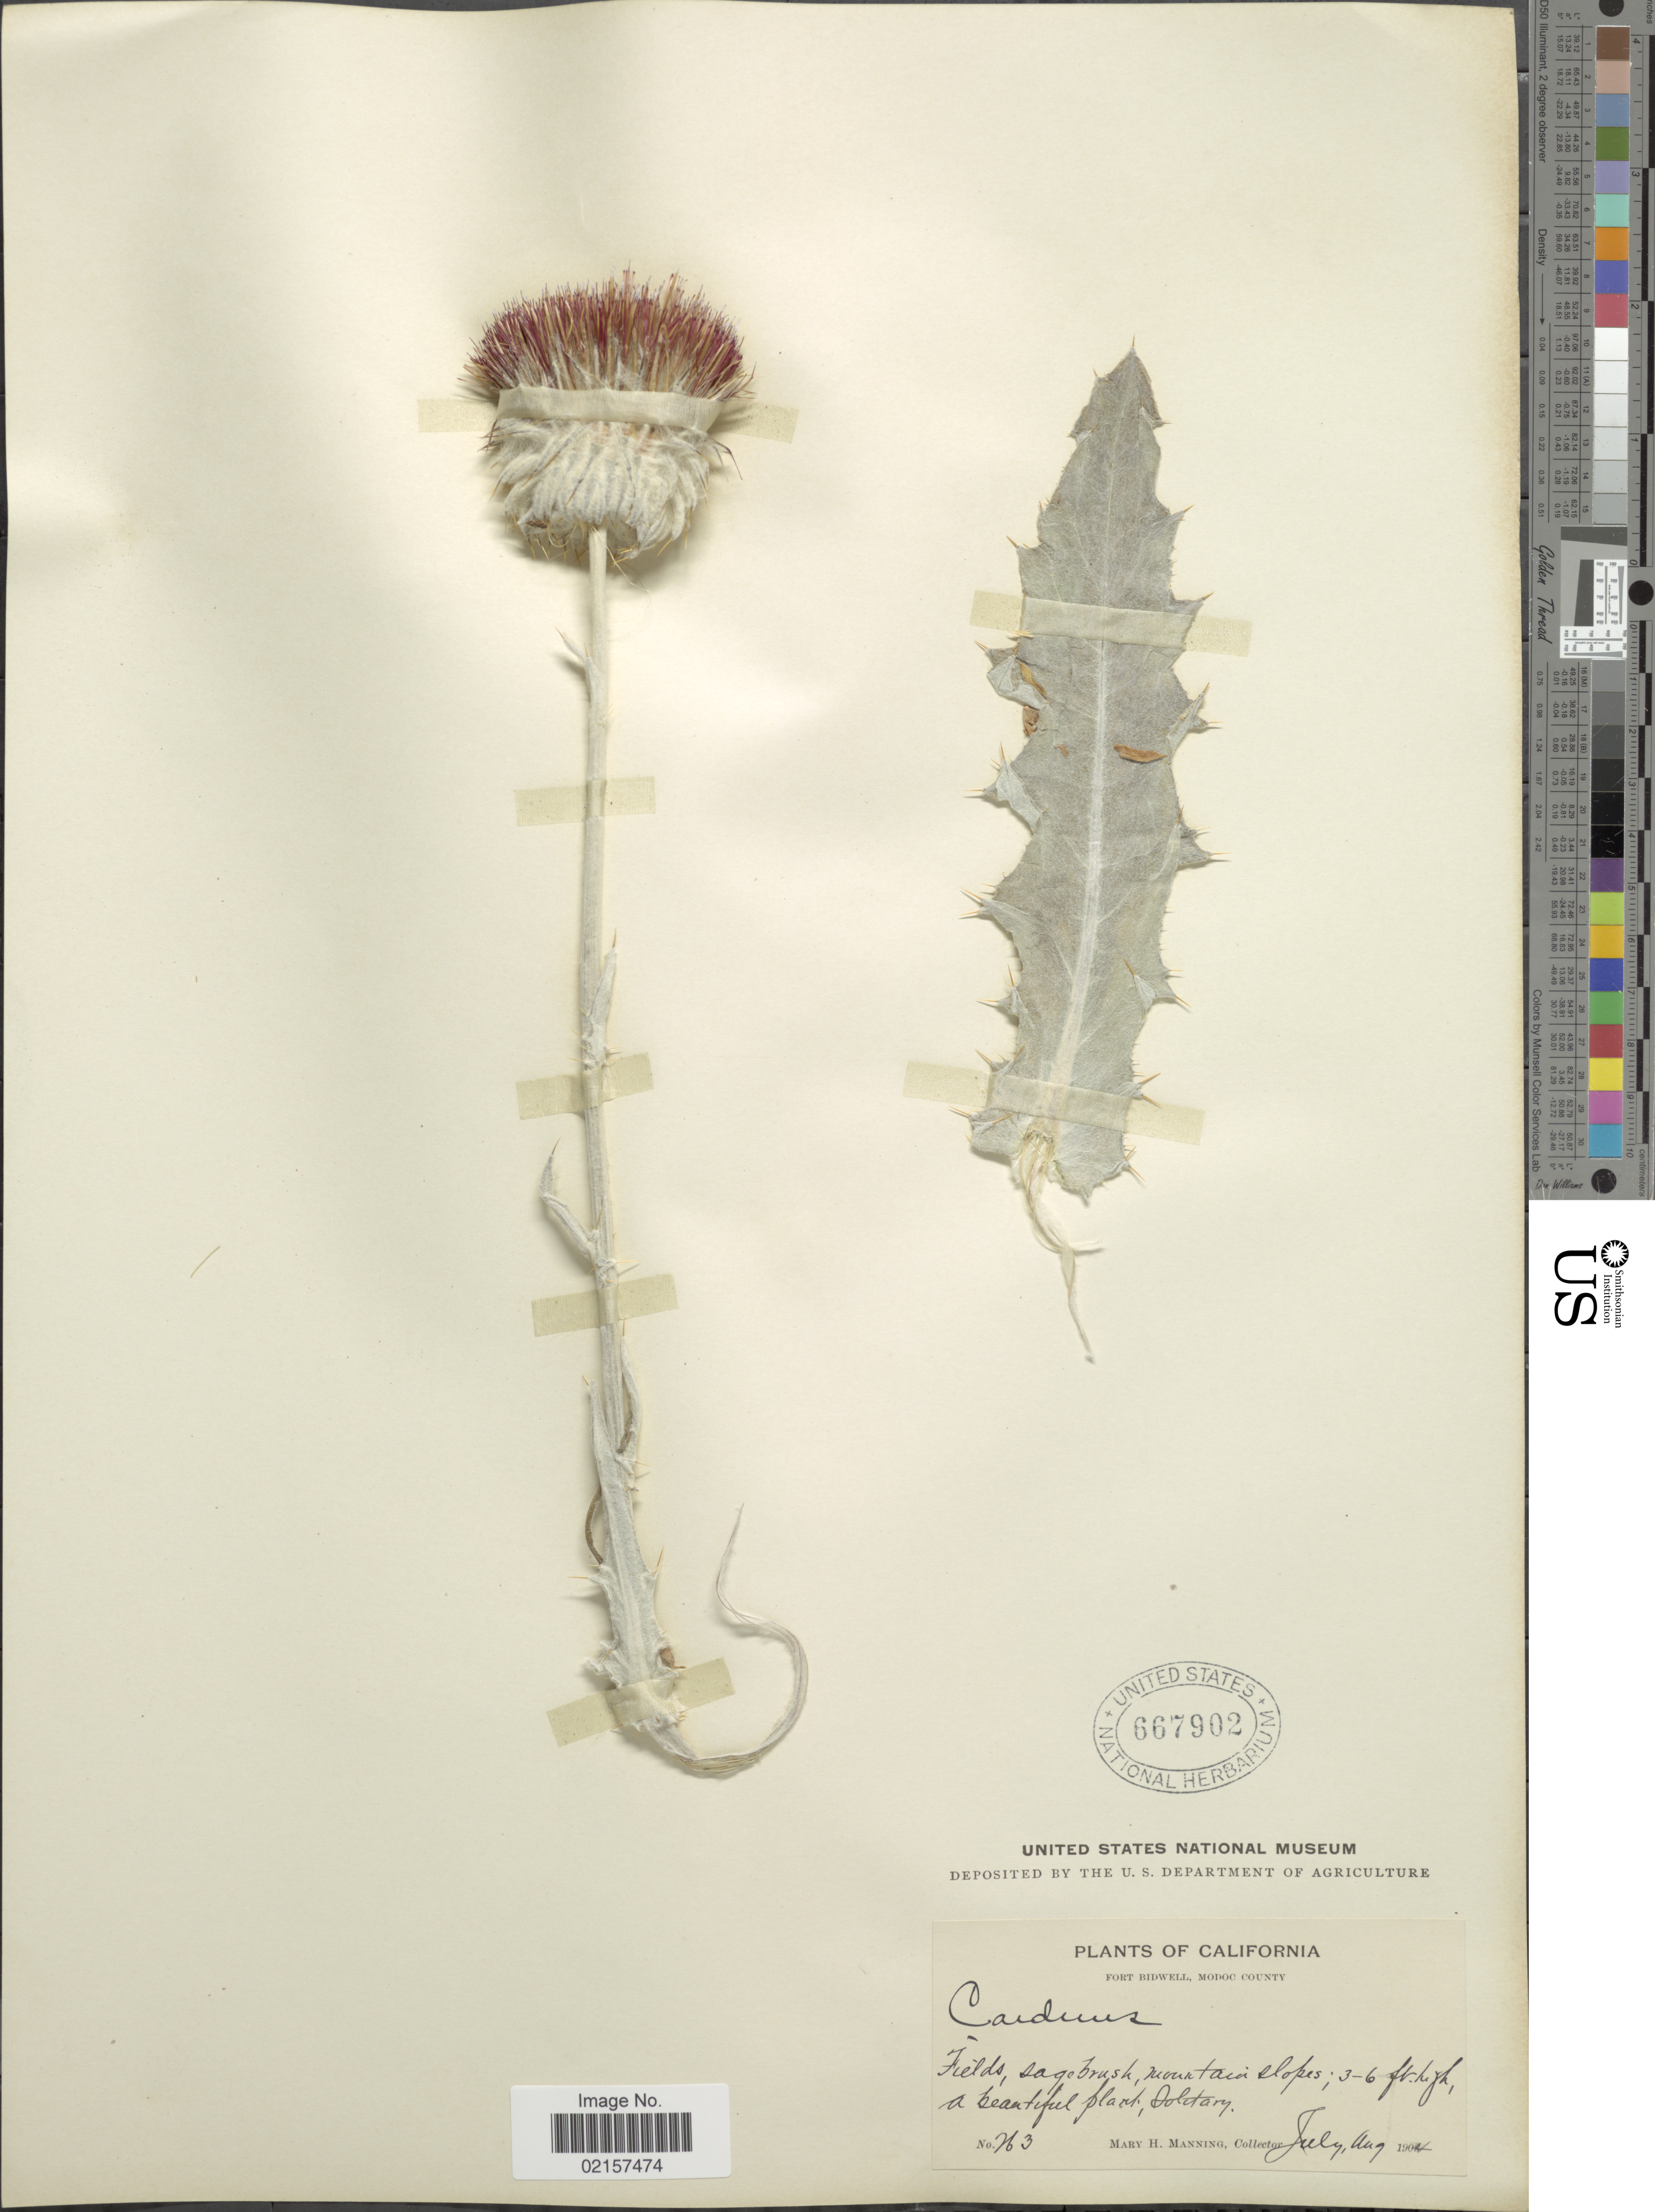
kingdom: Plantae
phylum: Tracheophyta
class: Magnoliopsida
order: Asterales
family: Asteraceae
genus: Cirsium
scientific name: Cirsium occidentale subsp. candidissimum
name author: (Greene) Petr.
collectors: M. Manning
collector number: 263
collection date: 1904-07/1904-08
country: United States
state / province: California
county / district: Modoc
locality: Fort Bidwell, Modoc County, fields, sage brush, mountain slopes, Solitary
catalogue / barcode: US 667902